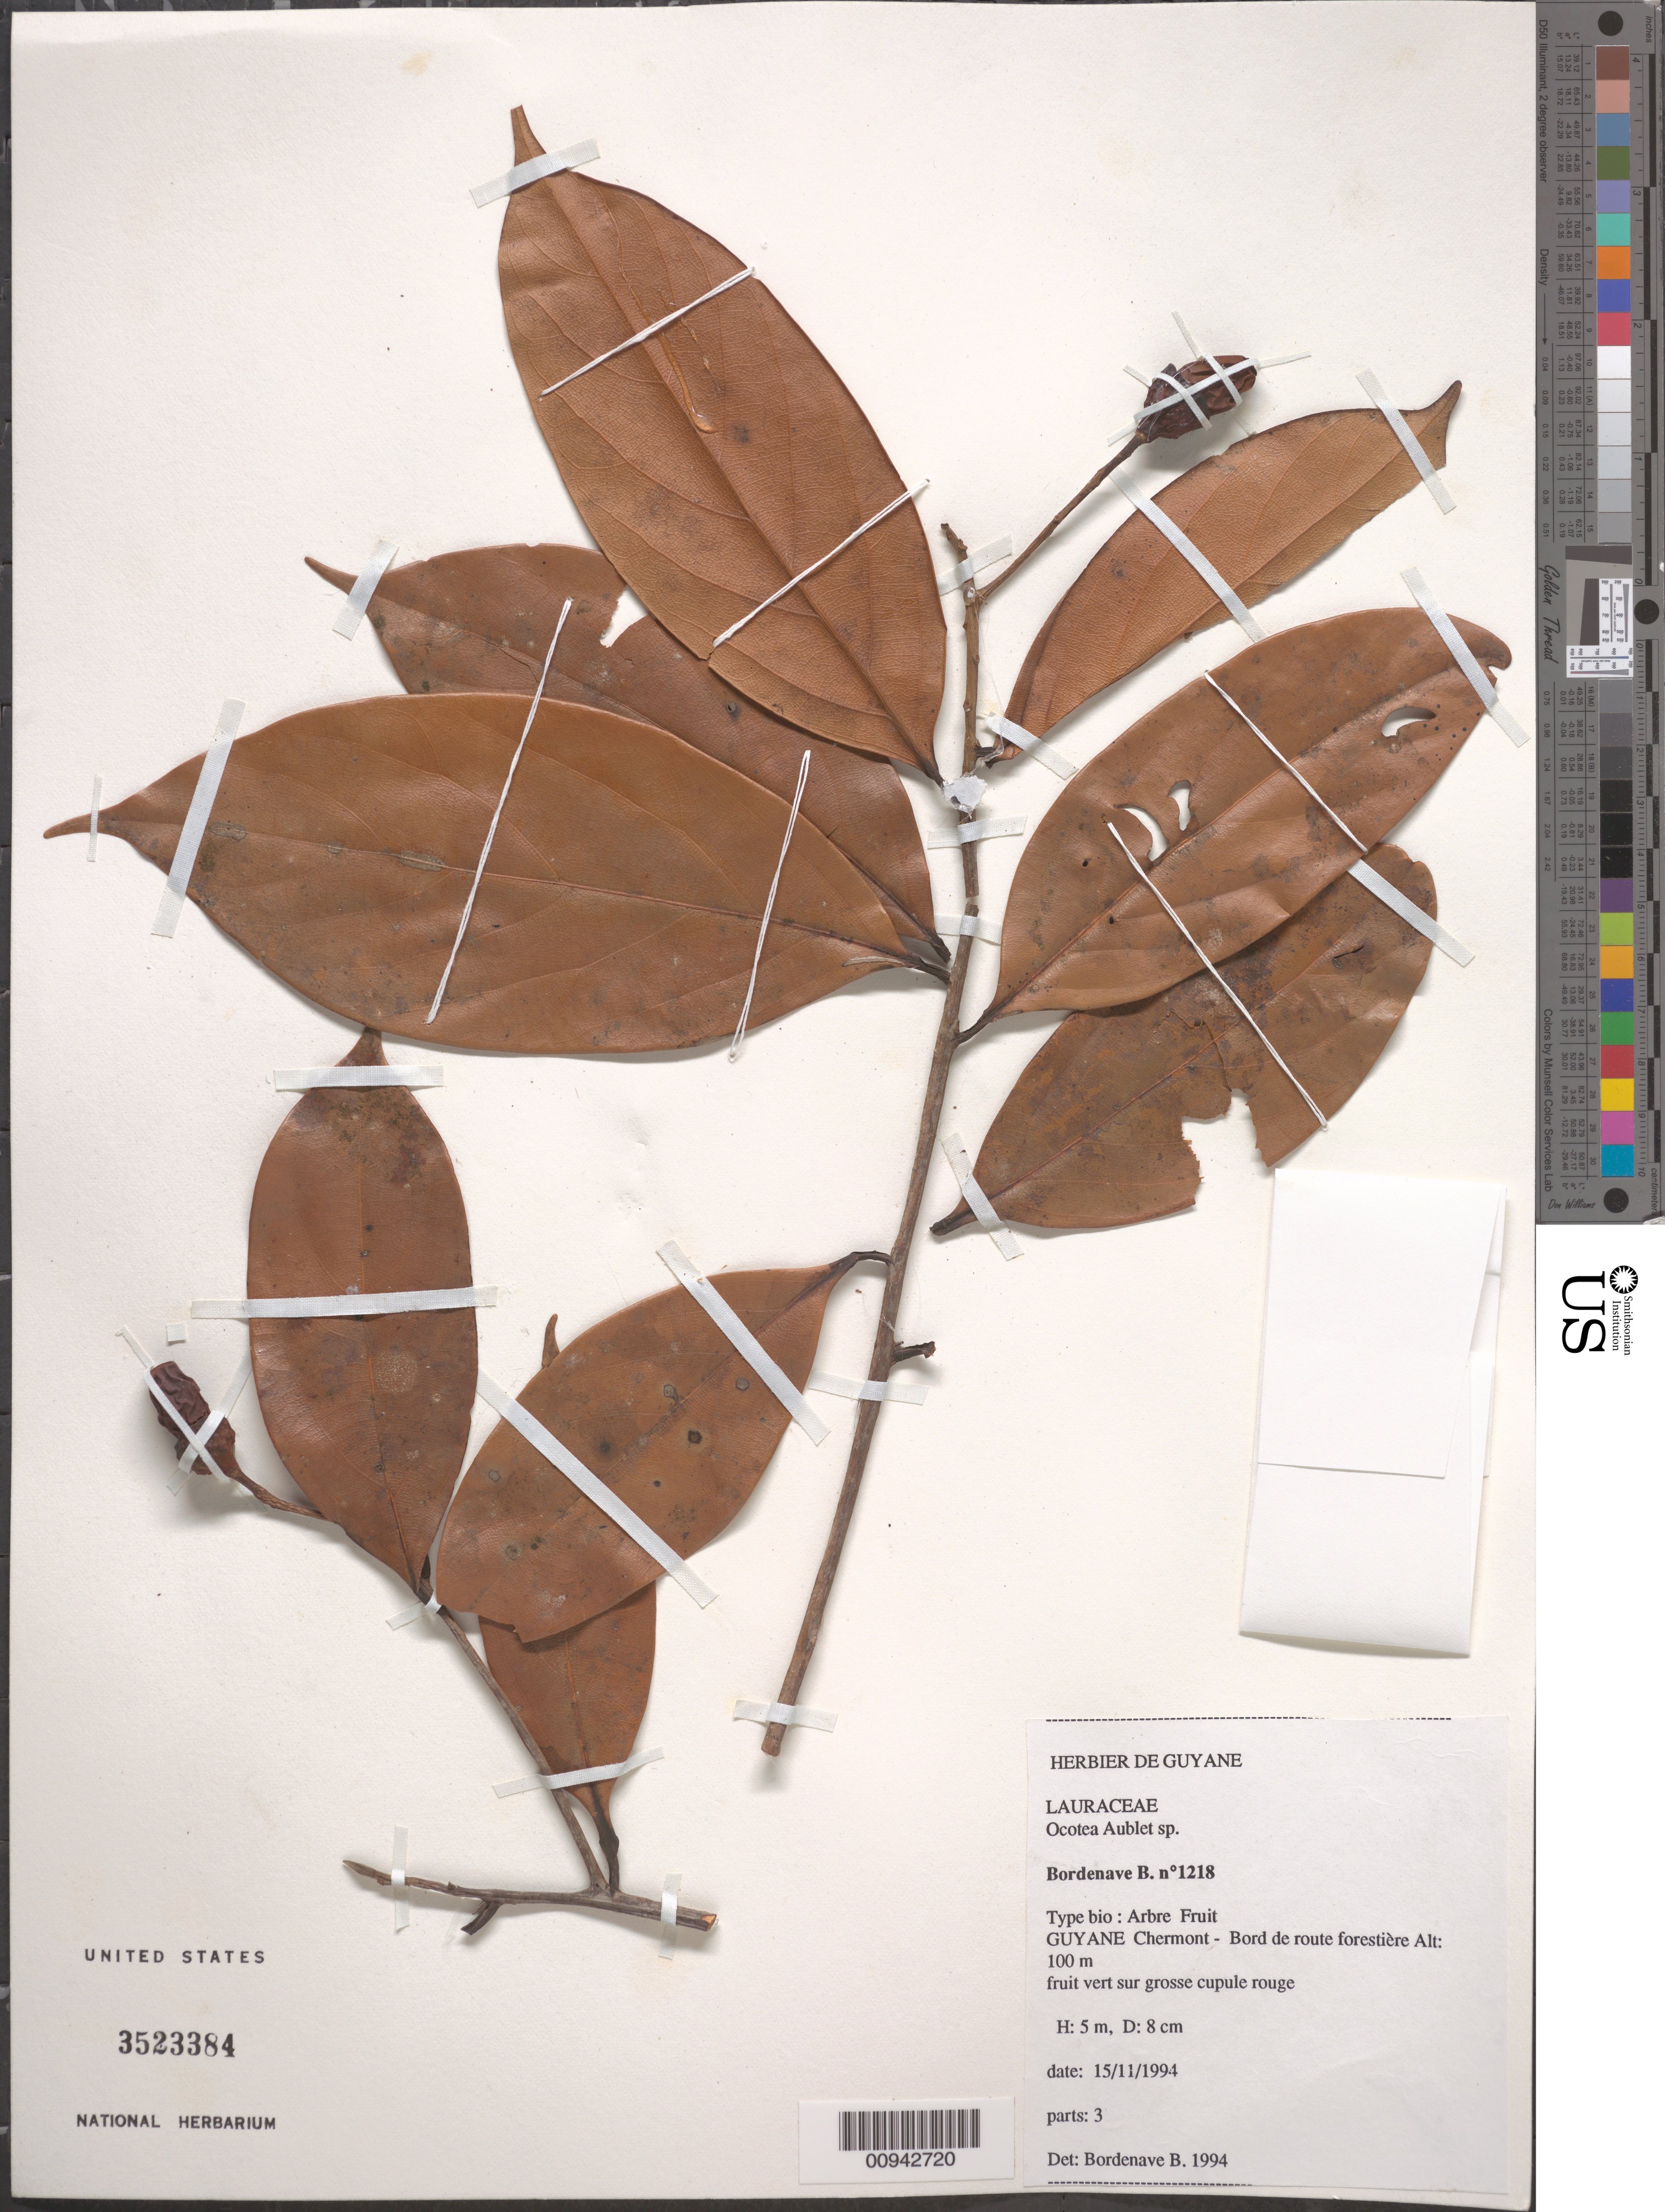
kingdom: Plantae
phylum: Tracheophyta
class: Magnoliopsida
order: Laurales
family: Lauraceae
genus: Ocotea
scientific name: Ocotea sp.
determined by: Bordenave, B.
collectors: B. Bordenave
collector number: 1218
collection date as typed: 15-Nov-94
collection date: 1994-11-15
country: Guyana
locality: Chermont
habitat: Bord de piste forestiere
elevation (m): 100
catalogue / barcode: US 3523384